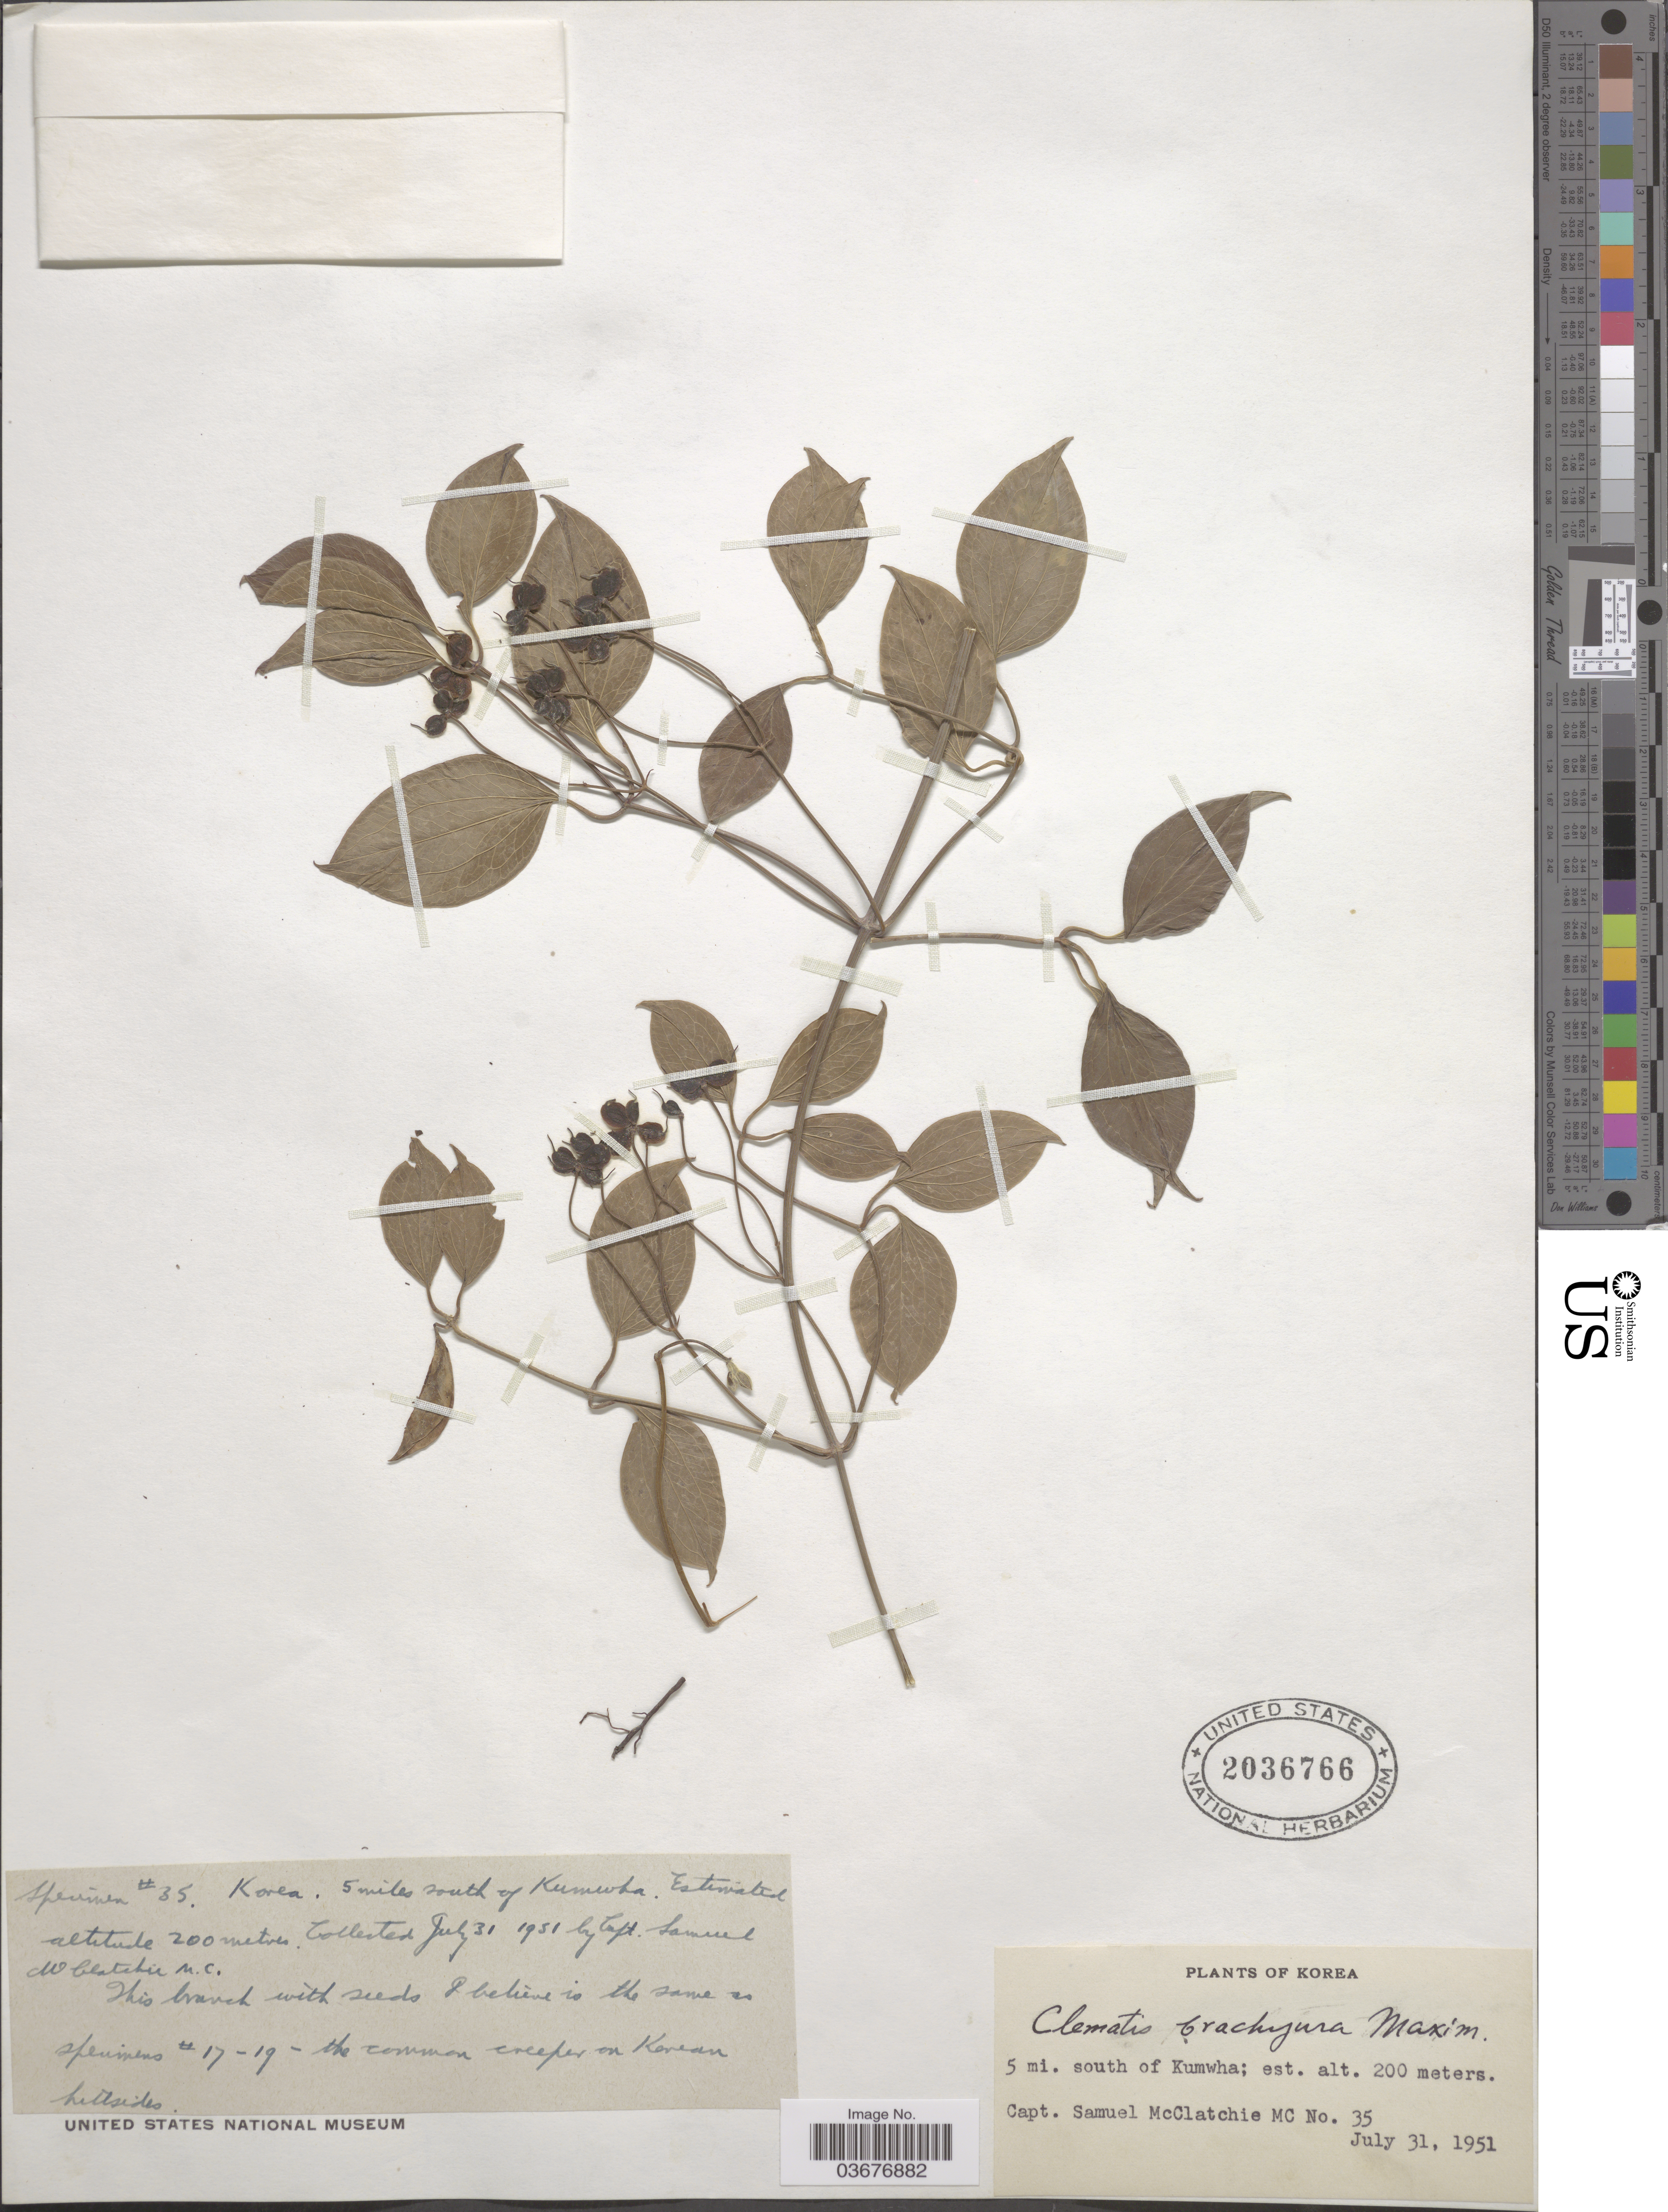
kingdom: Plantae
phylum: Tracheophyta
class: Magnoliopsida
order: Ranunculales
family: Ranunculaceae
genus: Clematis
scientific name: Clematis brachyura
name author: Maxim.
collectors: S. McClatchie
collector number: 35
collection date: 1951-07-31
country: North Korea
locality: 5 miles south of Kumwha.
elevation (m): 200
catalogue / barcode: US 2036766